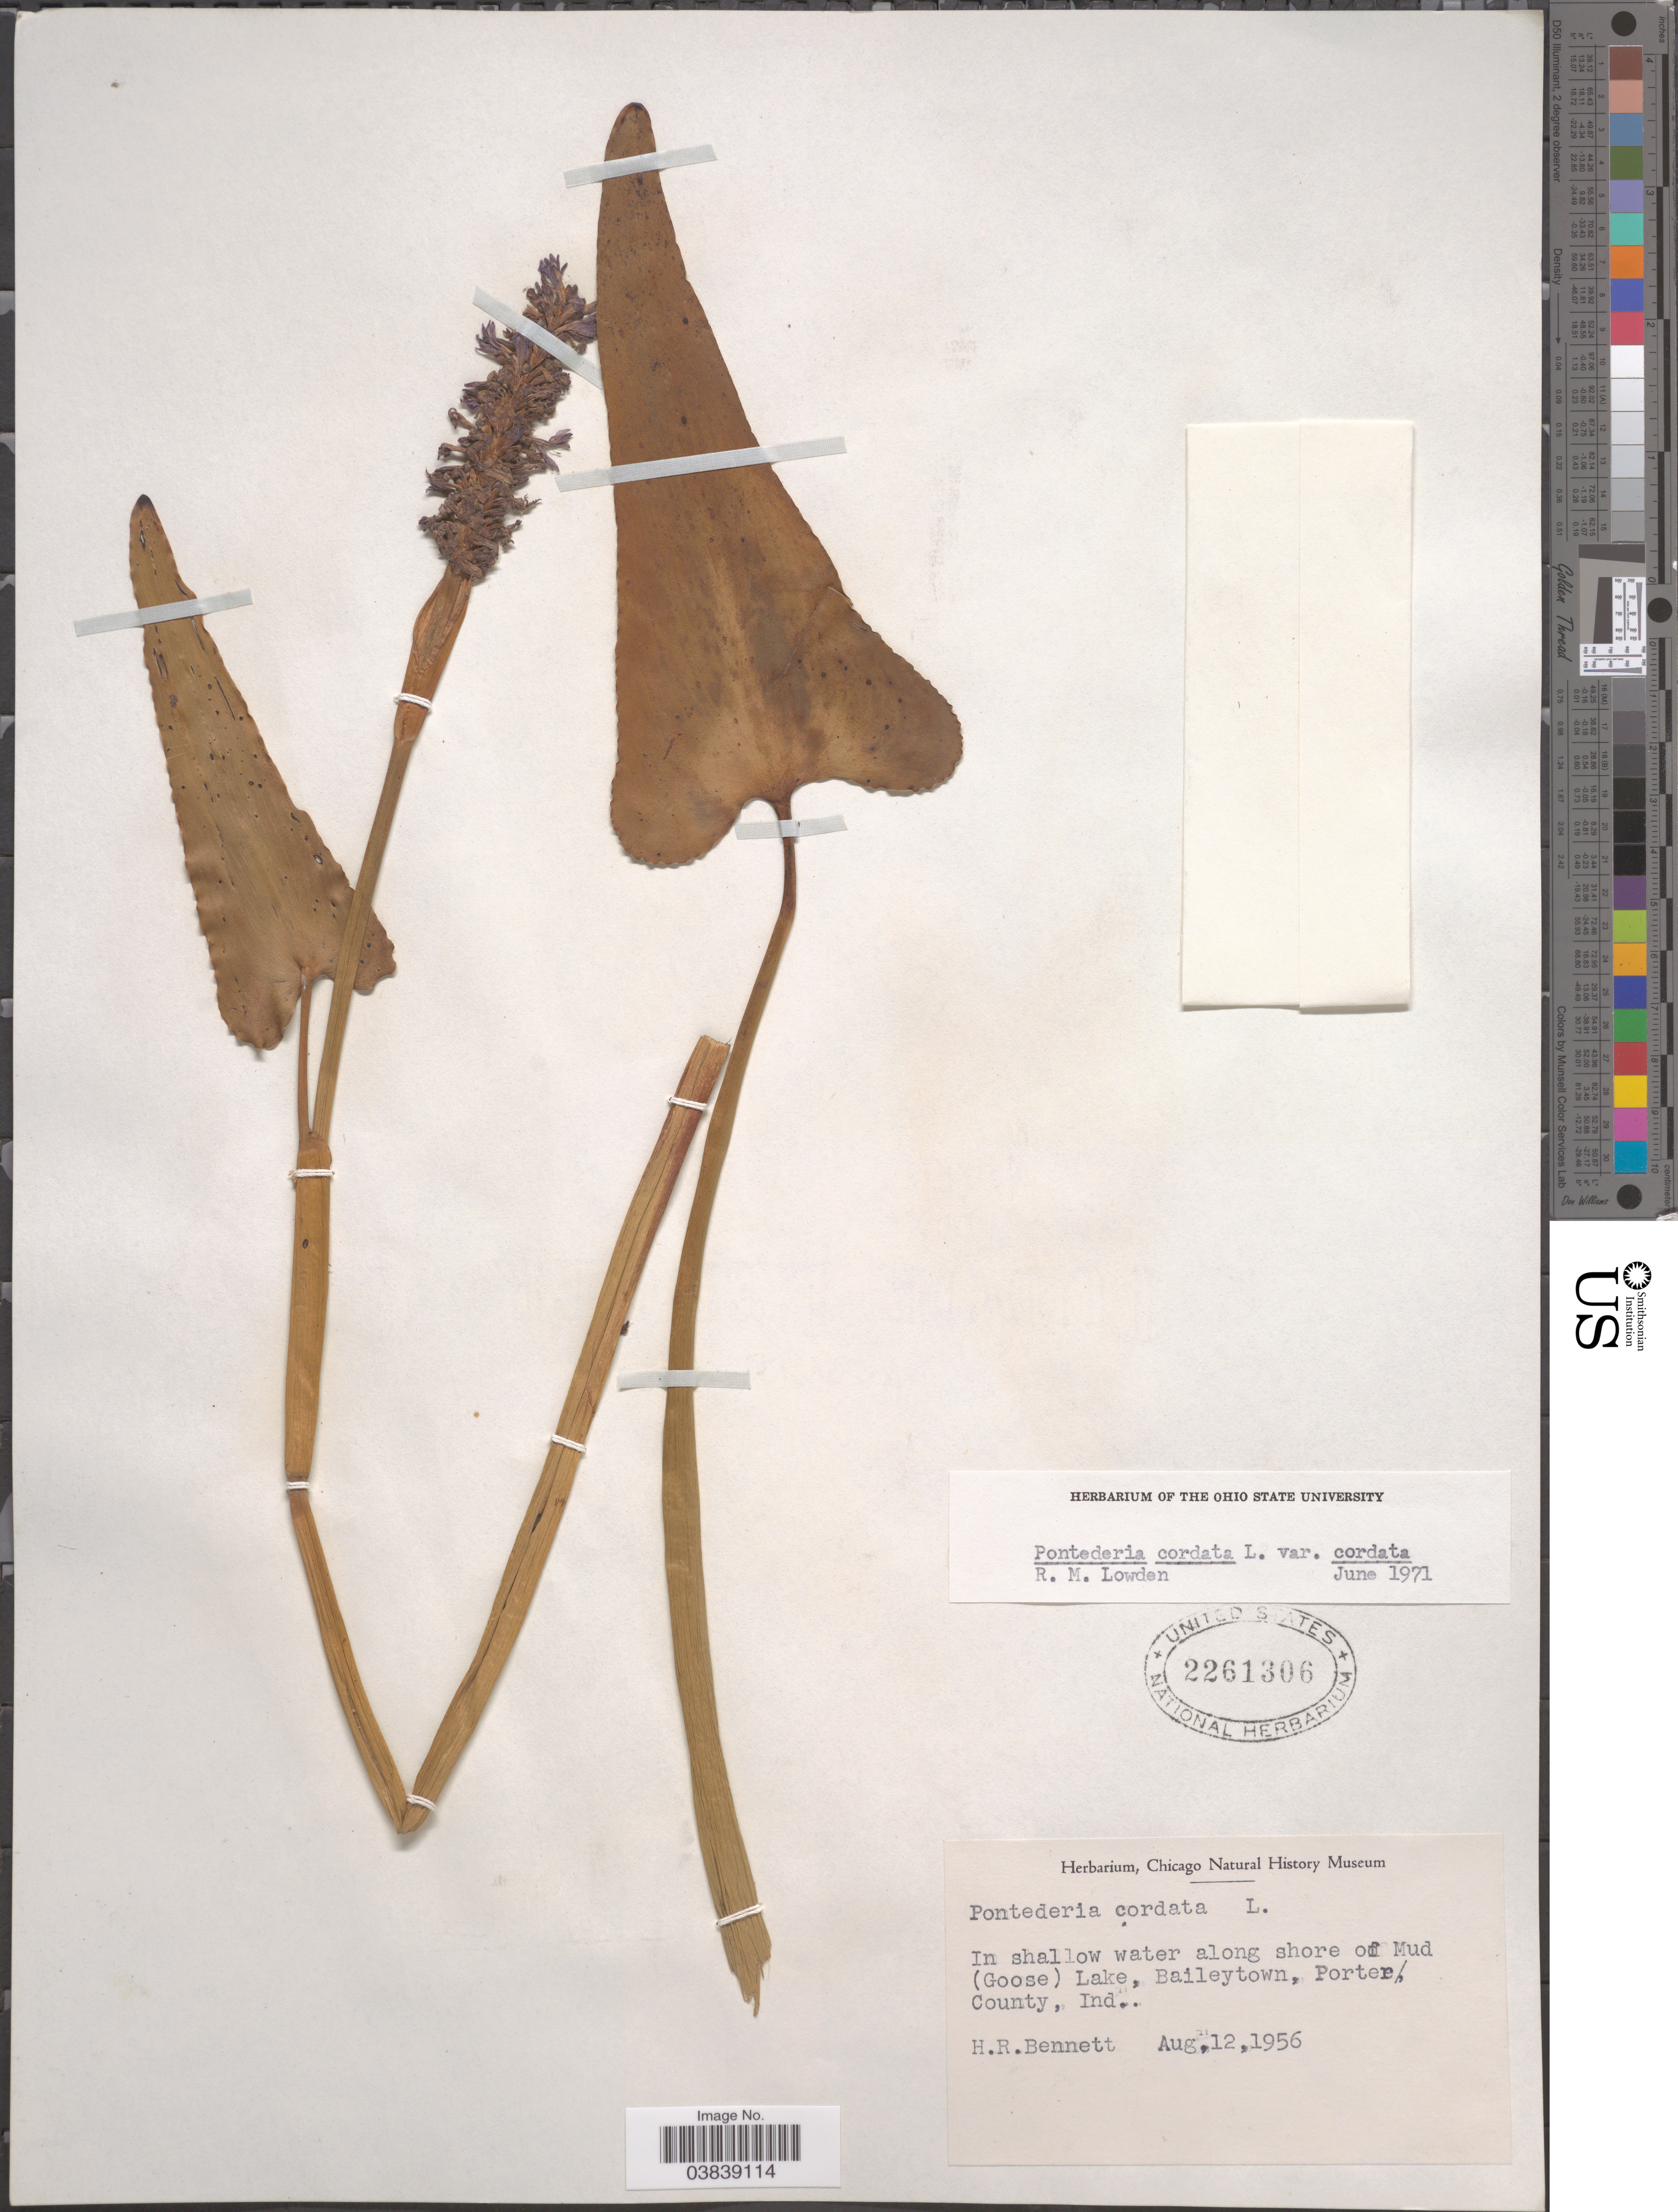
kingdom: Plantae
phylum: Tracheophyta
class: Liliopsida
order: Commelinales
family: Pontederiaceae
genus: Pontederia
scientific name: Pontederia cordata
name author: L.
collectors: H. R. Bennett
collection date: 1956-08-12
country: United States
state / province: Indiana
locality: In shallow water along shore of Mud (Goose) Lake, Baileytown, Porter County.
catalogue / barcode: US 2261306